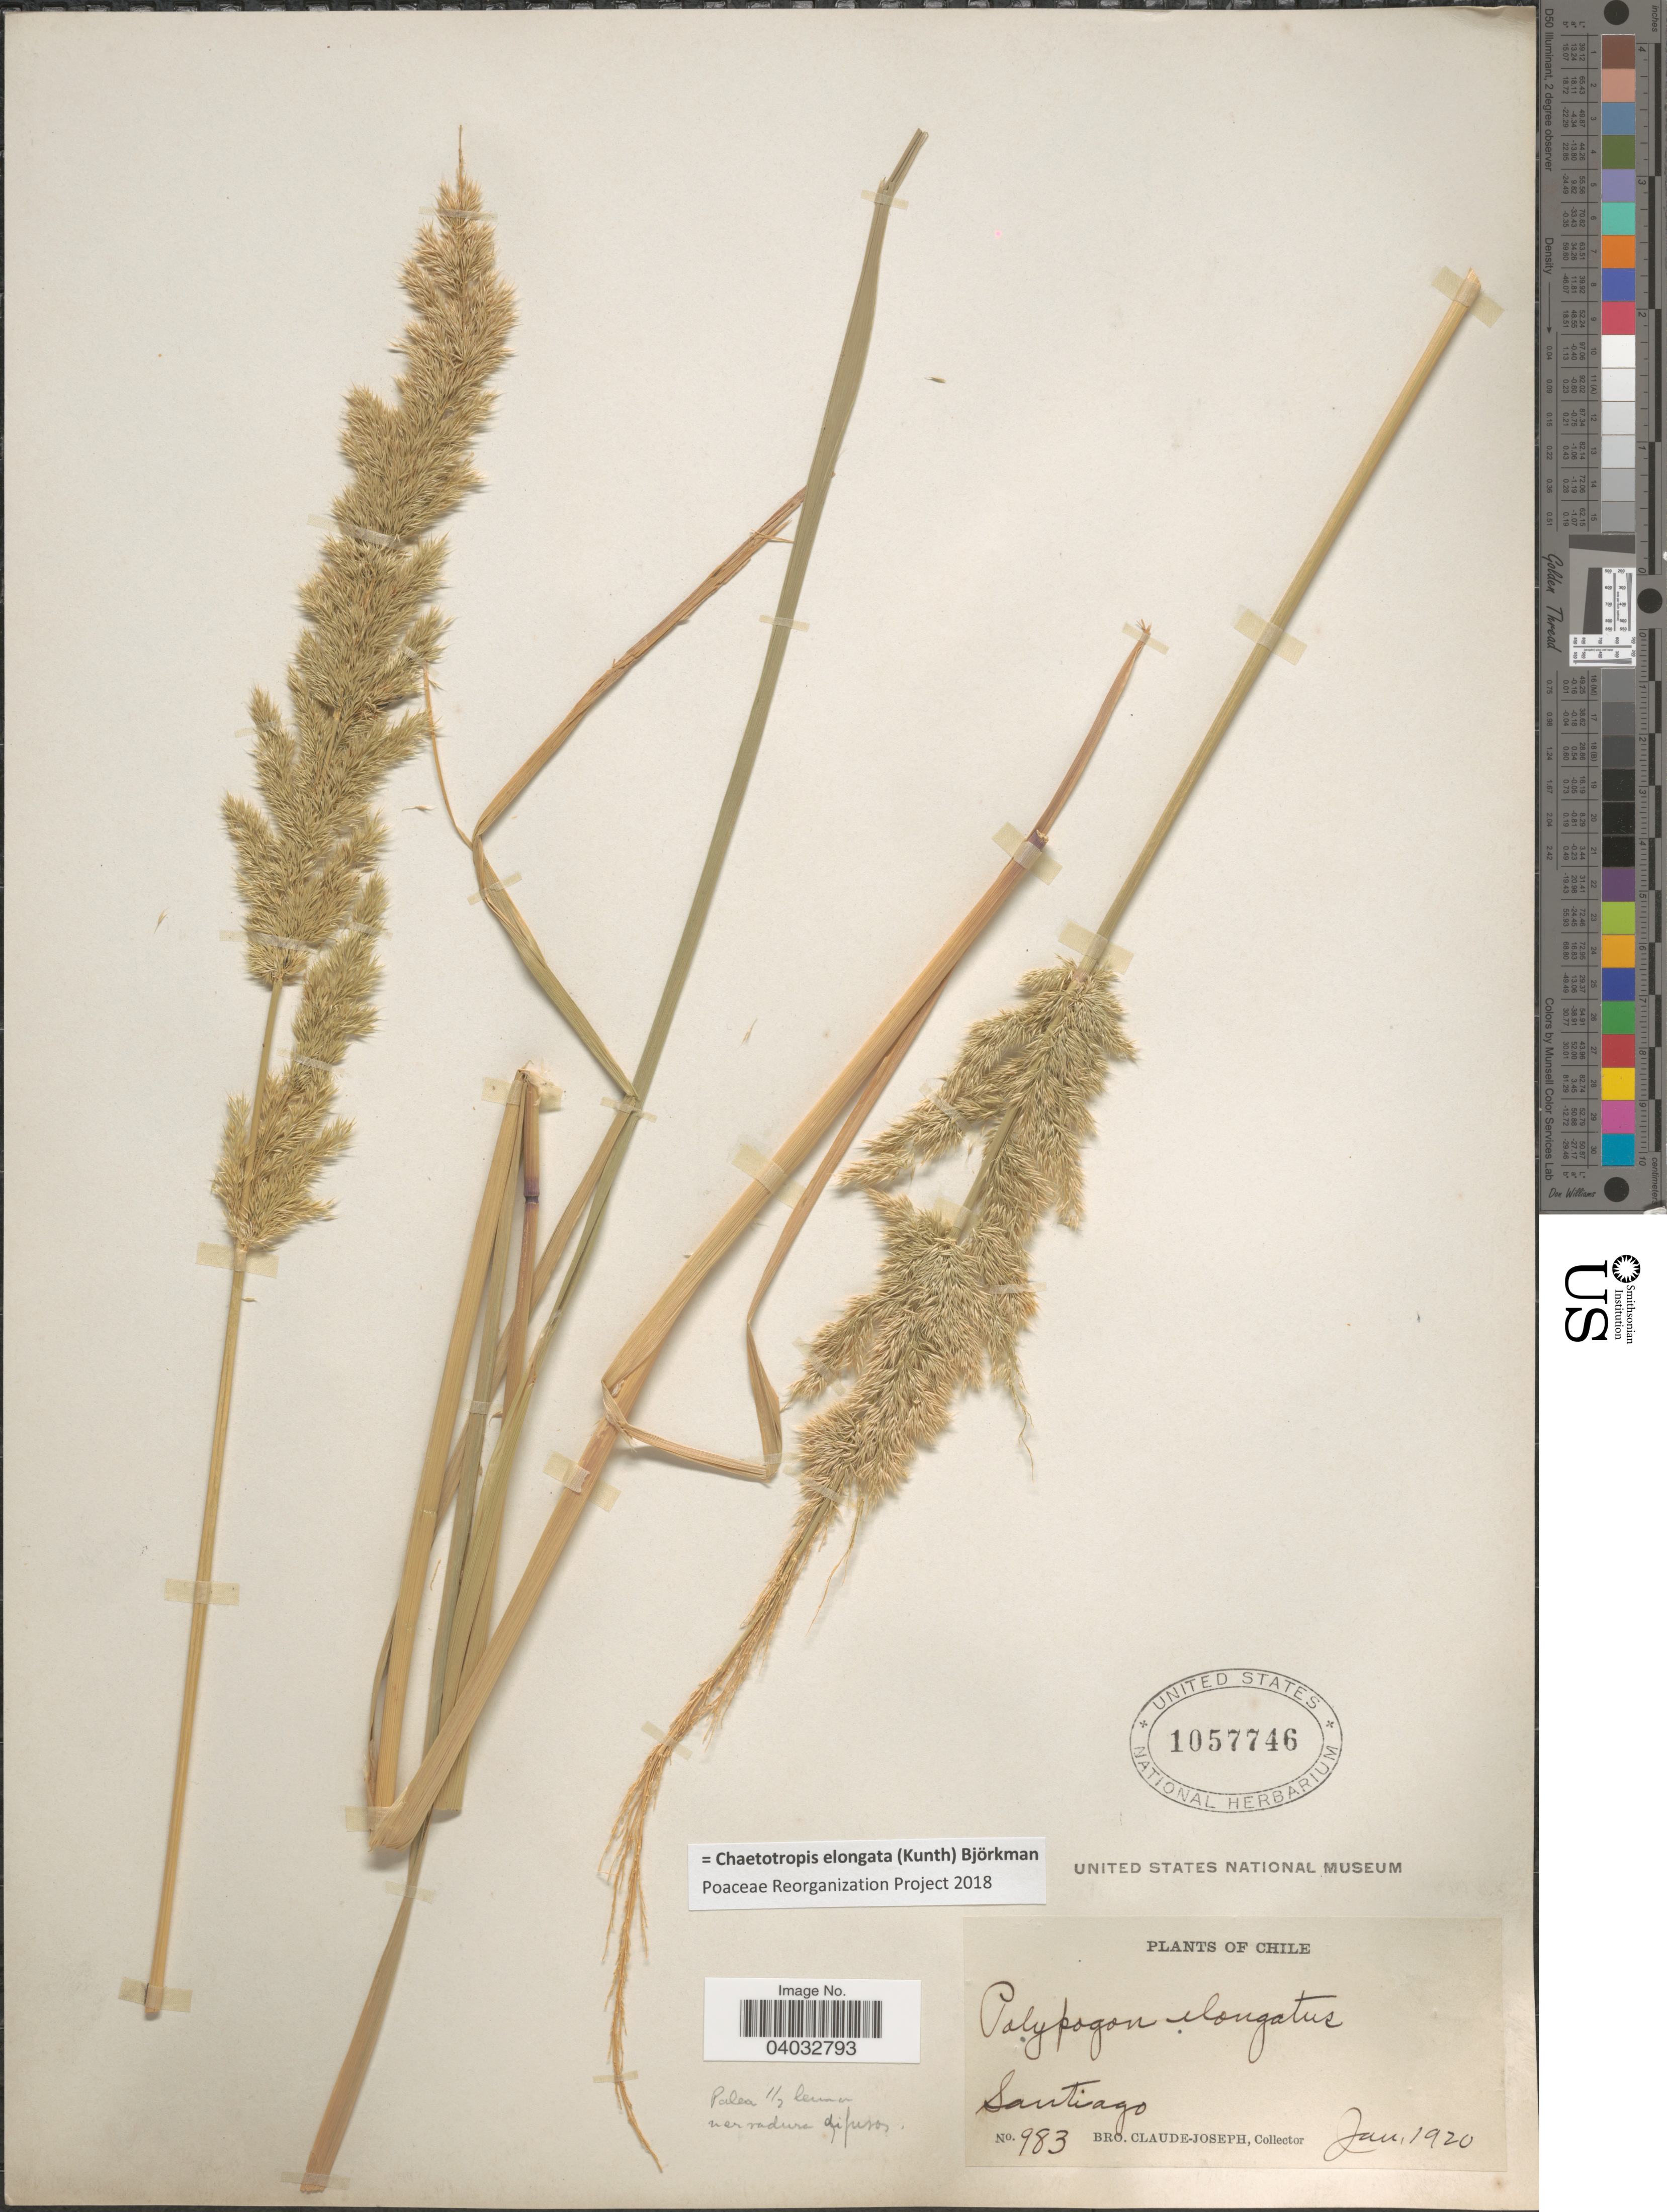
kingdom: Plantae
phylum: Tracheophyta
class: Liliopsida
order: Poales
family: Poaceae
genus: Chaetotropis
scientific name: Chaetotropis elongata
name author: (Kunth) Björkman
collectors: Bro. Claude-Joseph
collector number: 983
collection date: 1920-01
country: Chile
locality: Santiago.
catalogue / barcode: US 1057746